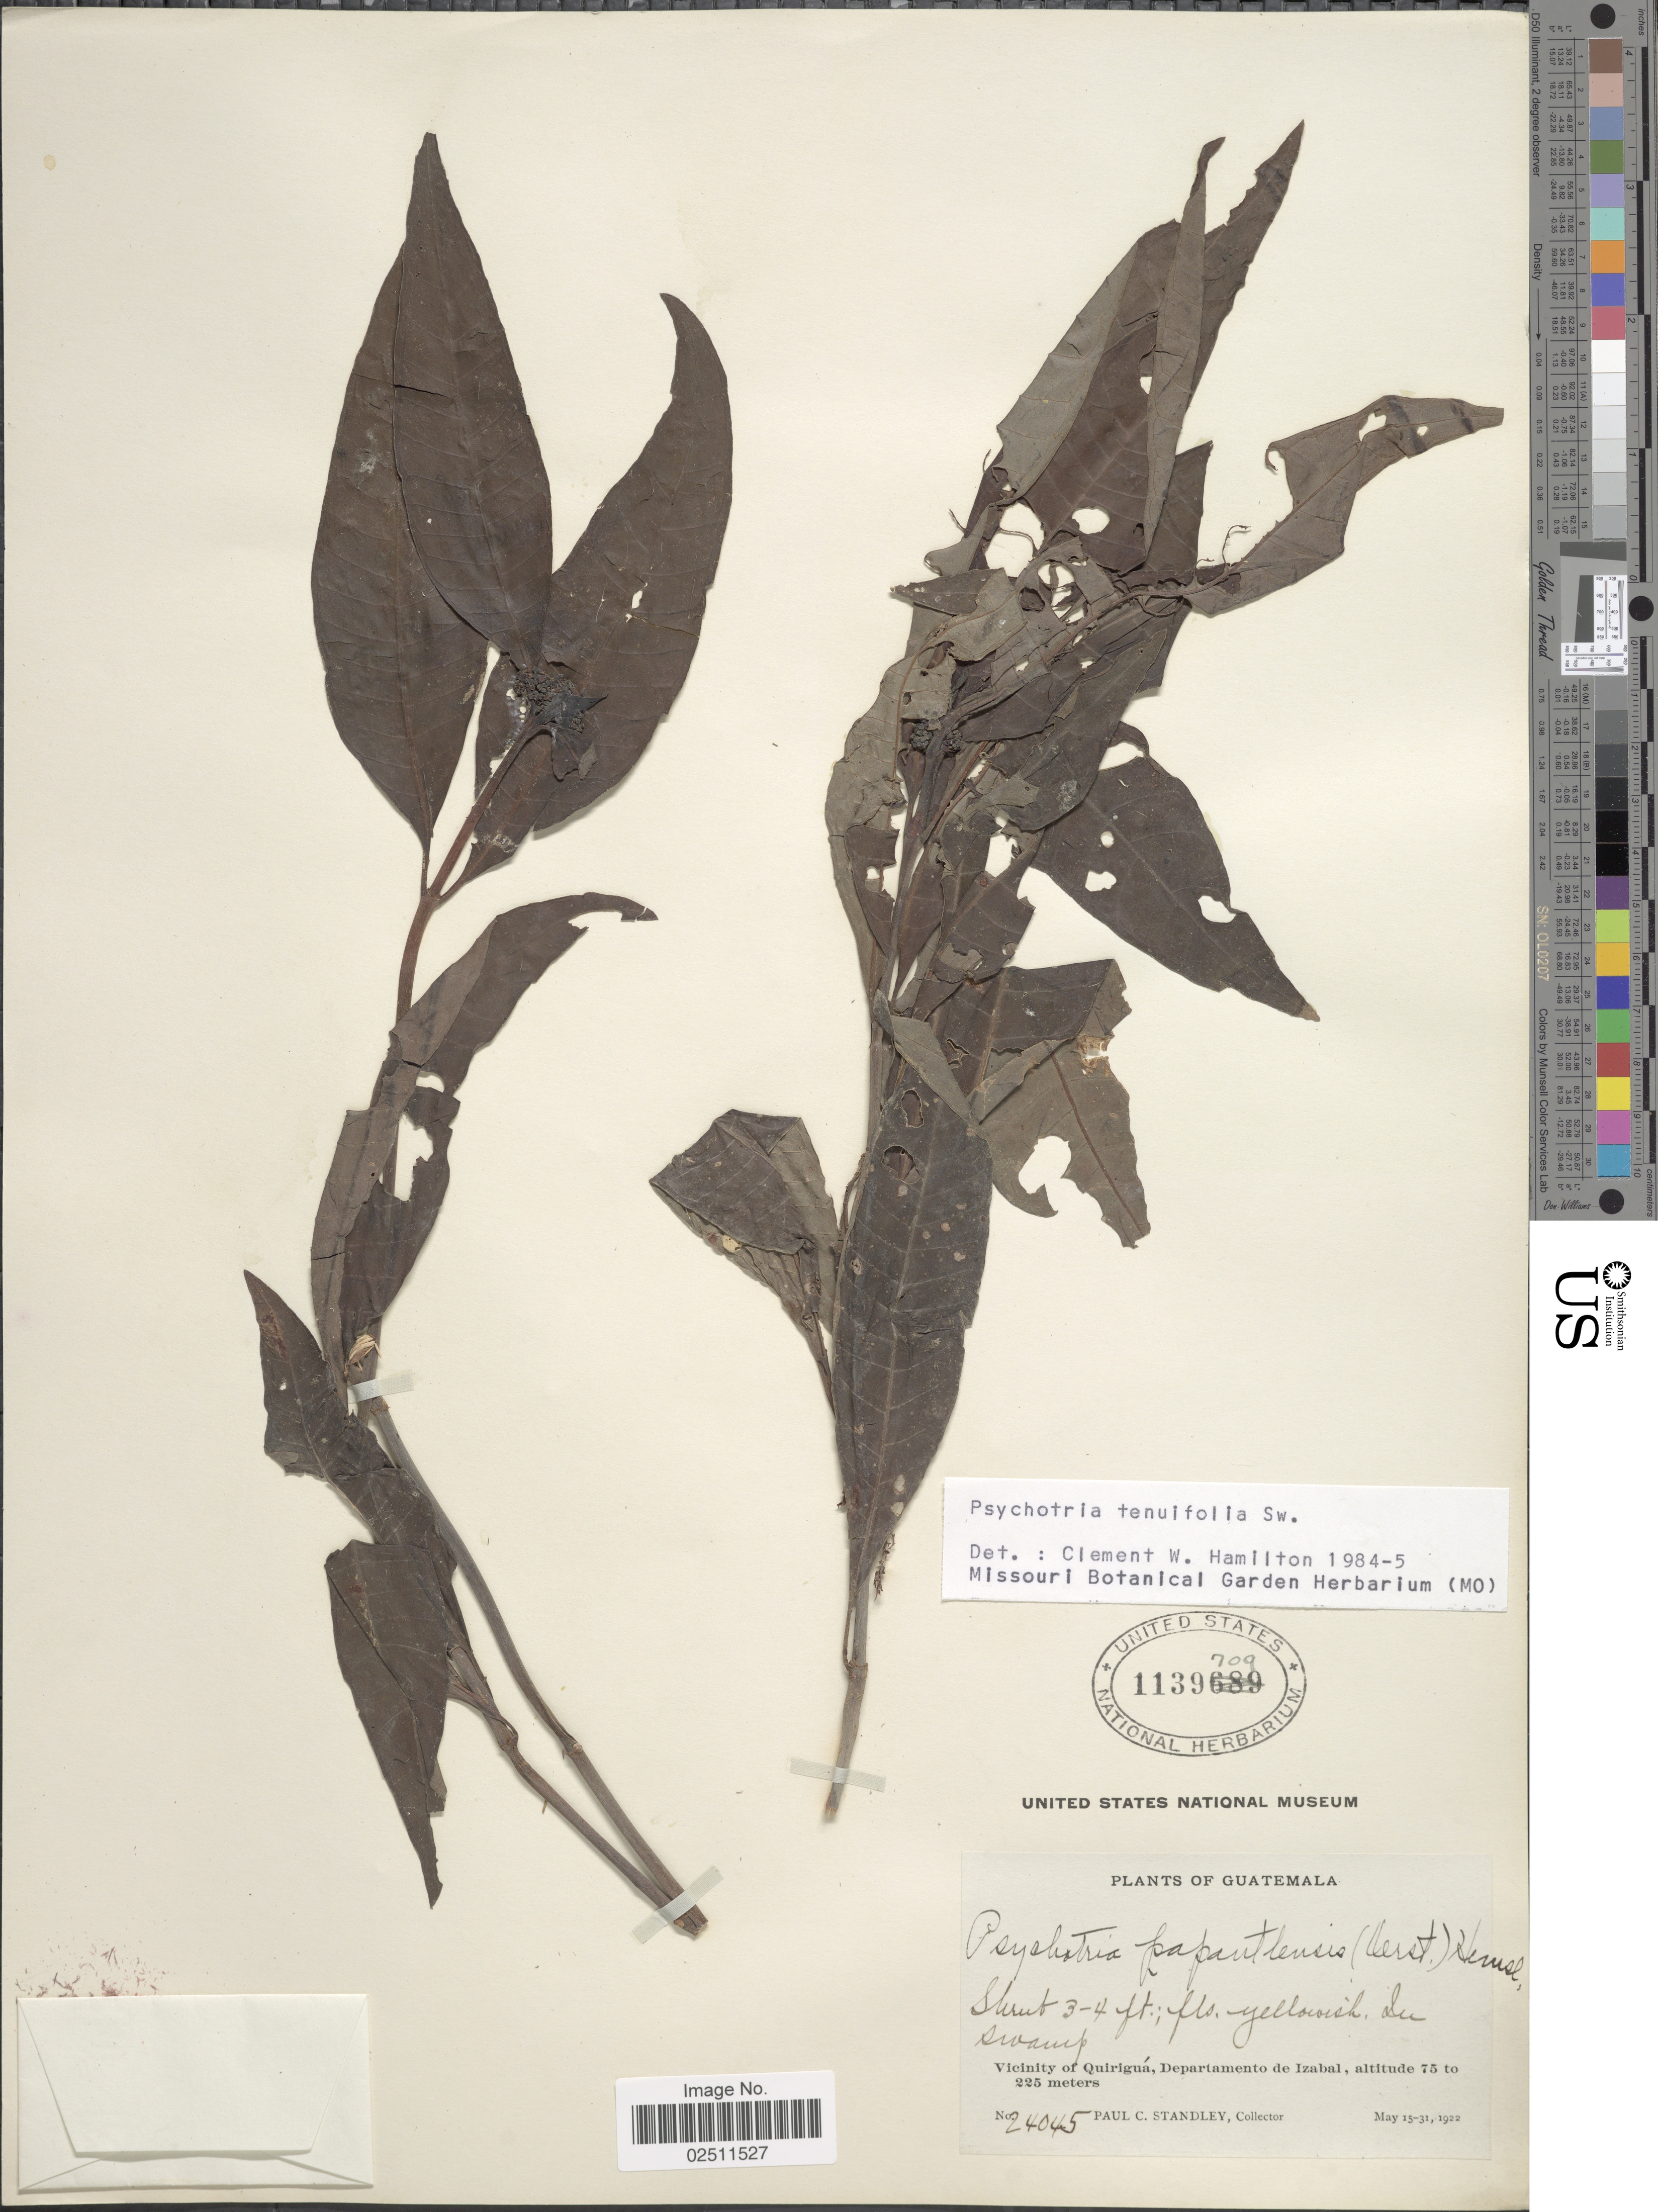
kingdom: Plantae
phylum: Tracheophyta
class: Magnoliopsida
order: Gentianales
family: Rubiaceae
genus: Psychotria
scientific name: Psychotria tenuifolia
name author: Sw.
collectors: P. C. Standley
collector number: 24045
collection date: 1922-05-15/1922-05-31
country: Guatemala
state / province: Izabal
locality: Vicinity of Quirigua, Departamento de Izabal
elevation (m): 75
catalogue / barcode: US 1139709